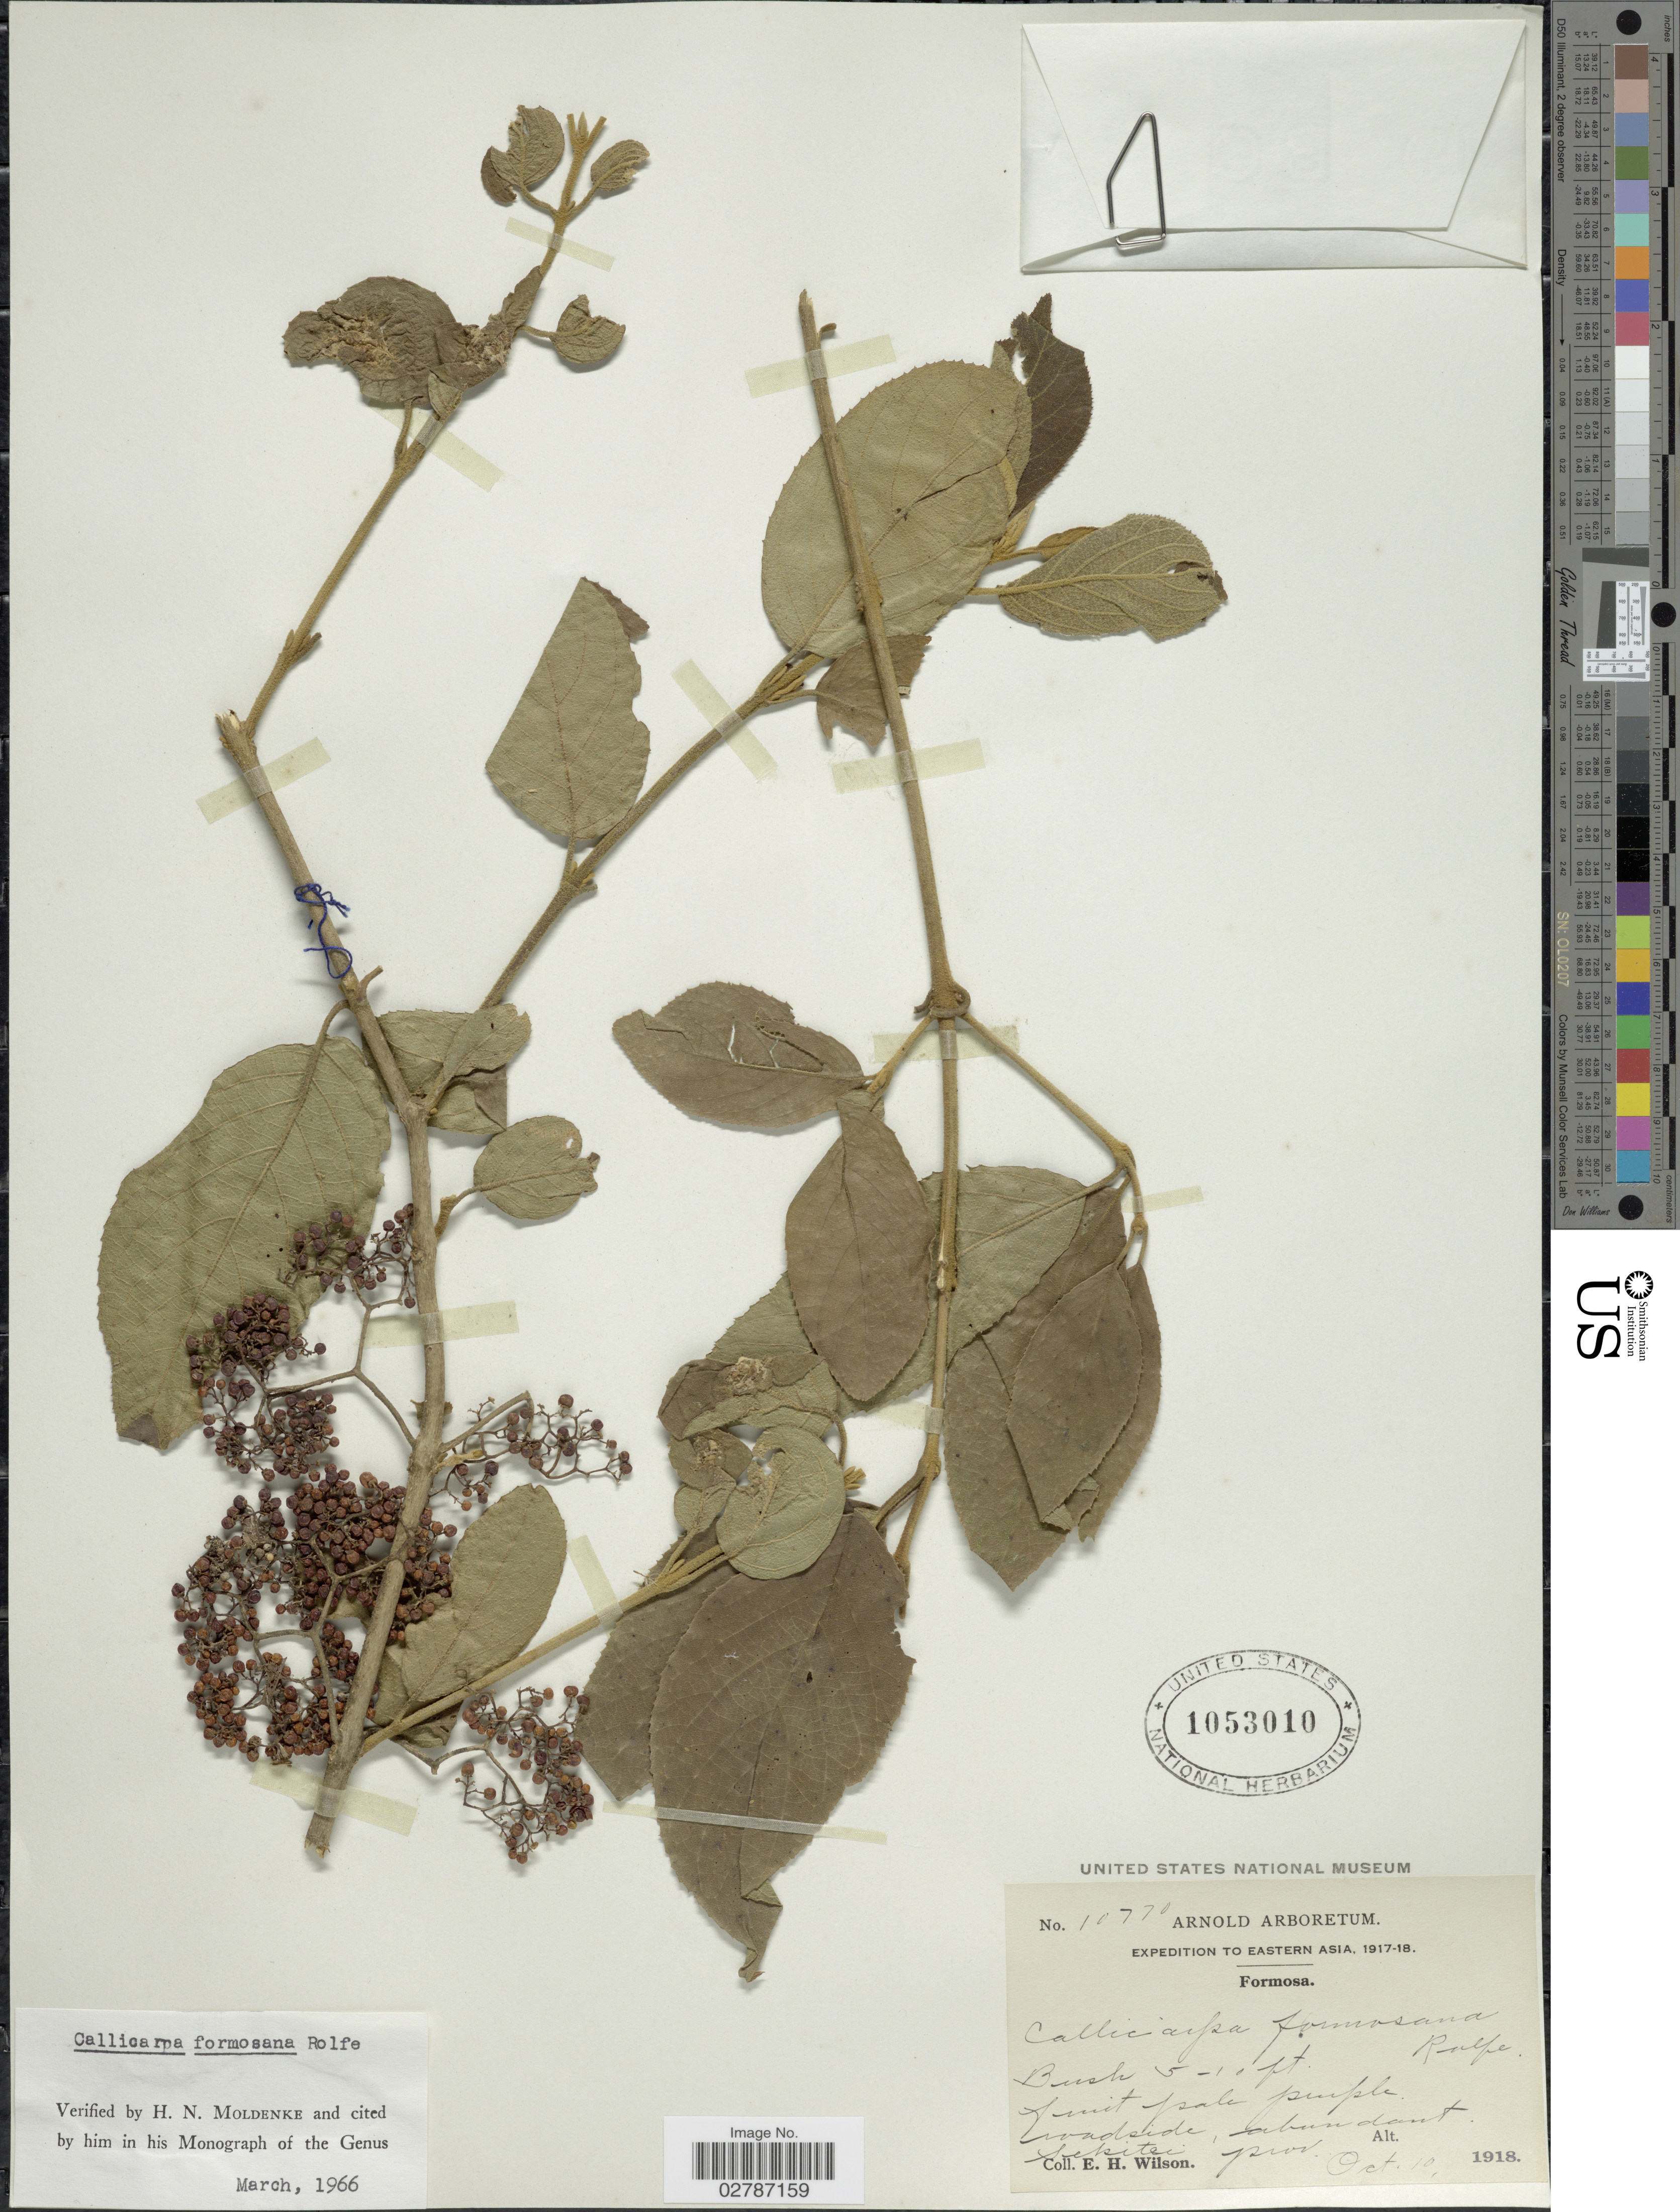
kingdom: Plantae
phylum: Tracheophyta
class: Magnoliopsida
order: Lamiales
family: Lamiaceae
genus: Callicarpa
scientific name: Callicarpa formosana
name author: Rolfe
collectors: E. Wilson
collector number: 10770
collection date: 1918-10-10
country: Taiwan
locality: Eastern Asia. Formosa. Roadside, abundant Sekitei prov.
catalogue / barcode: US 1053010